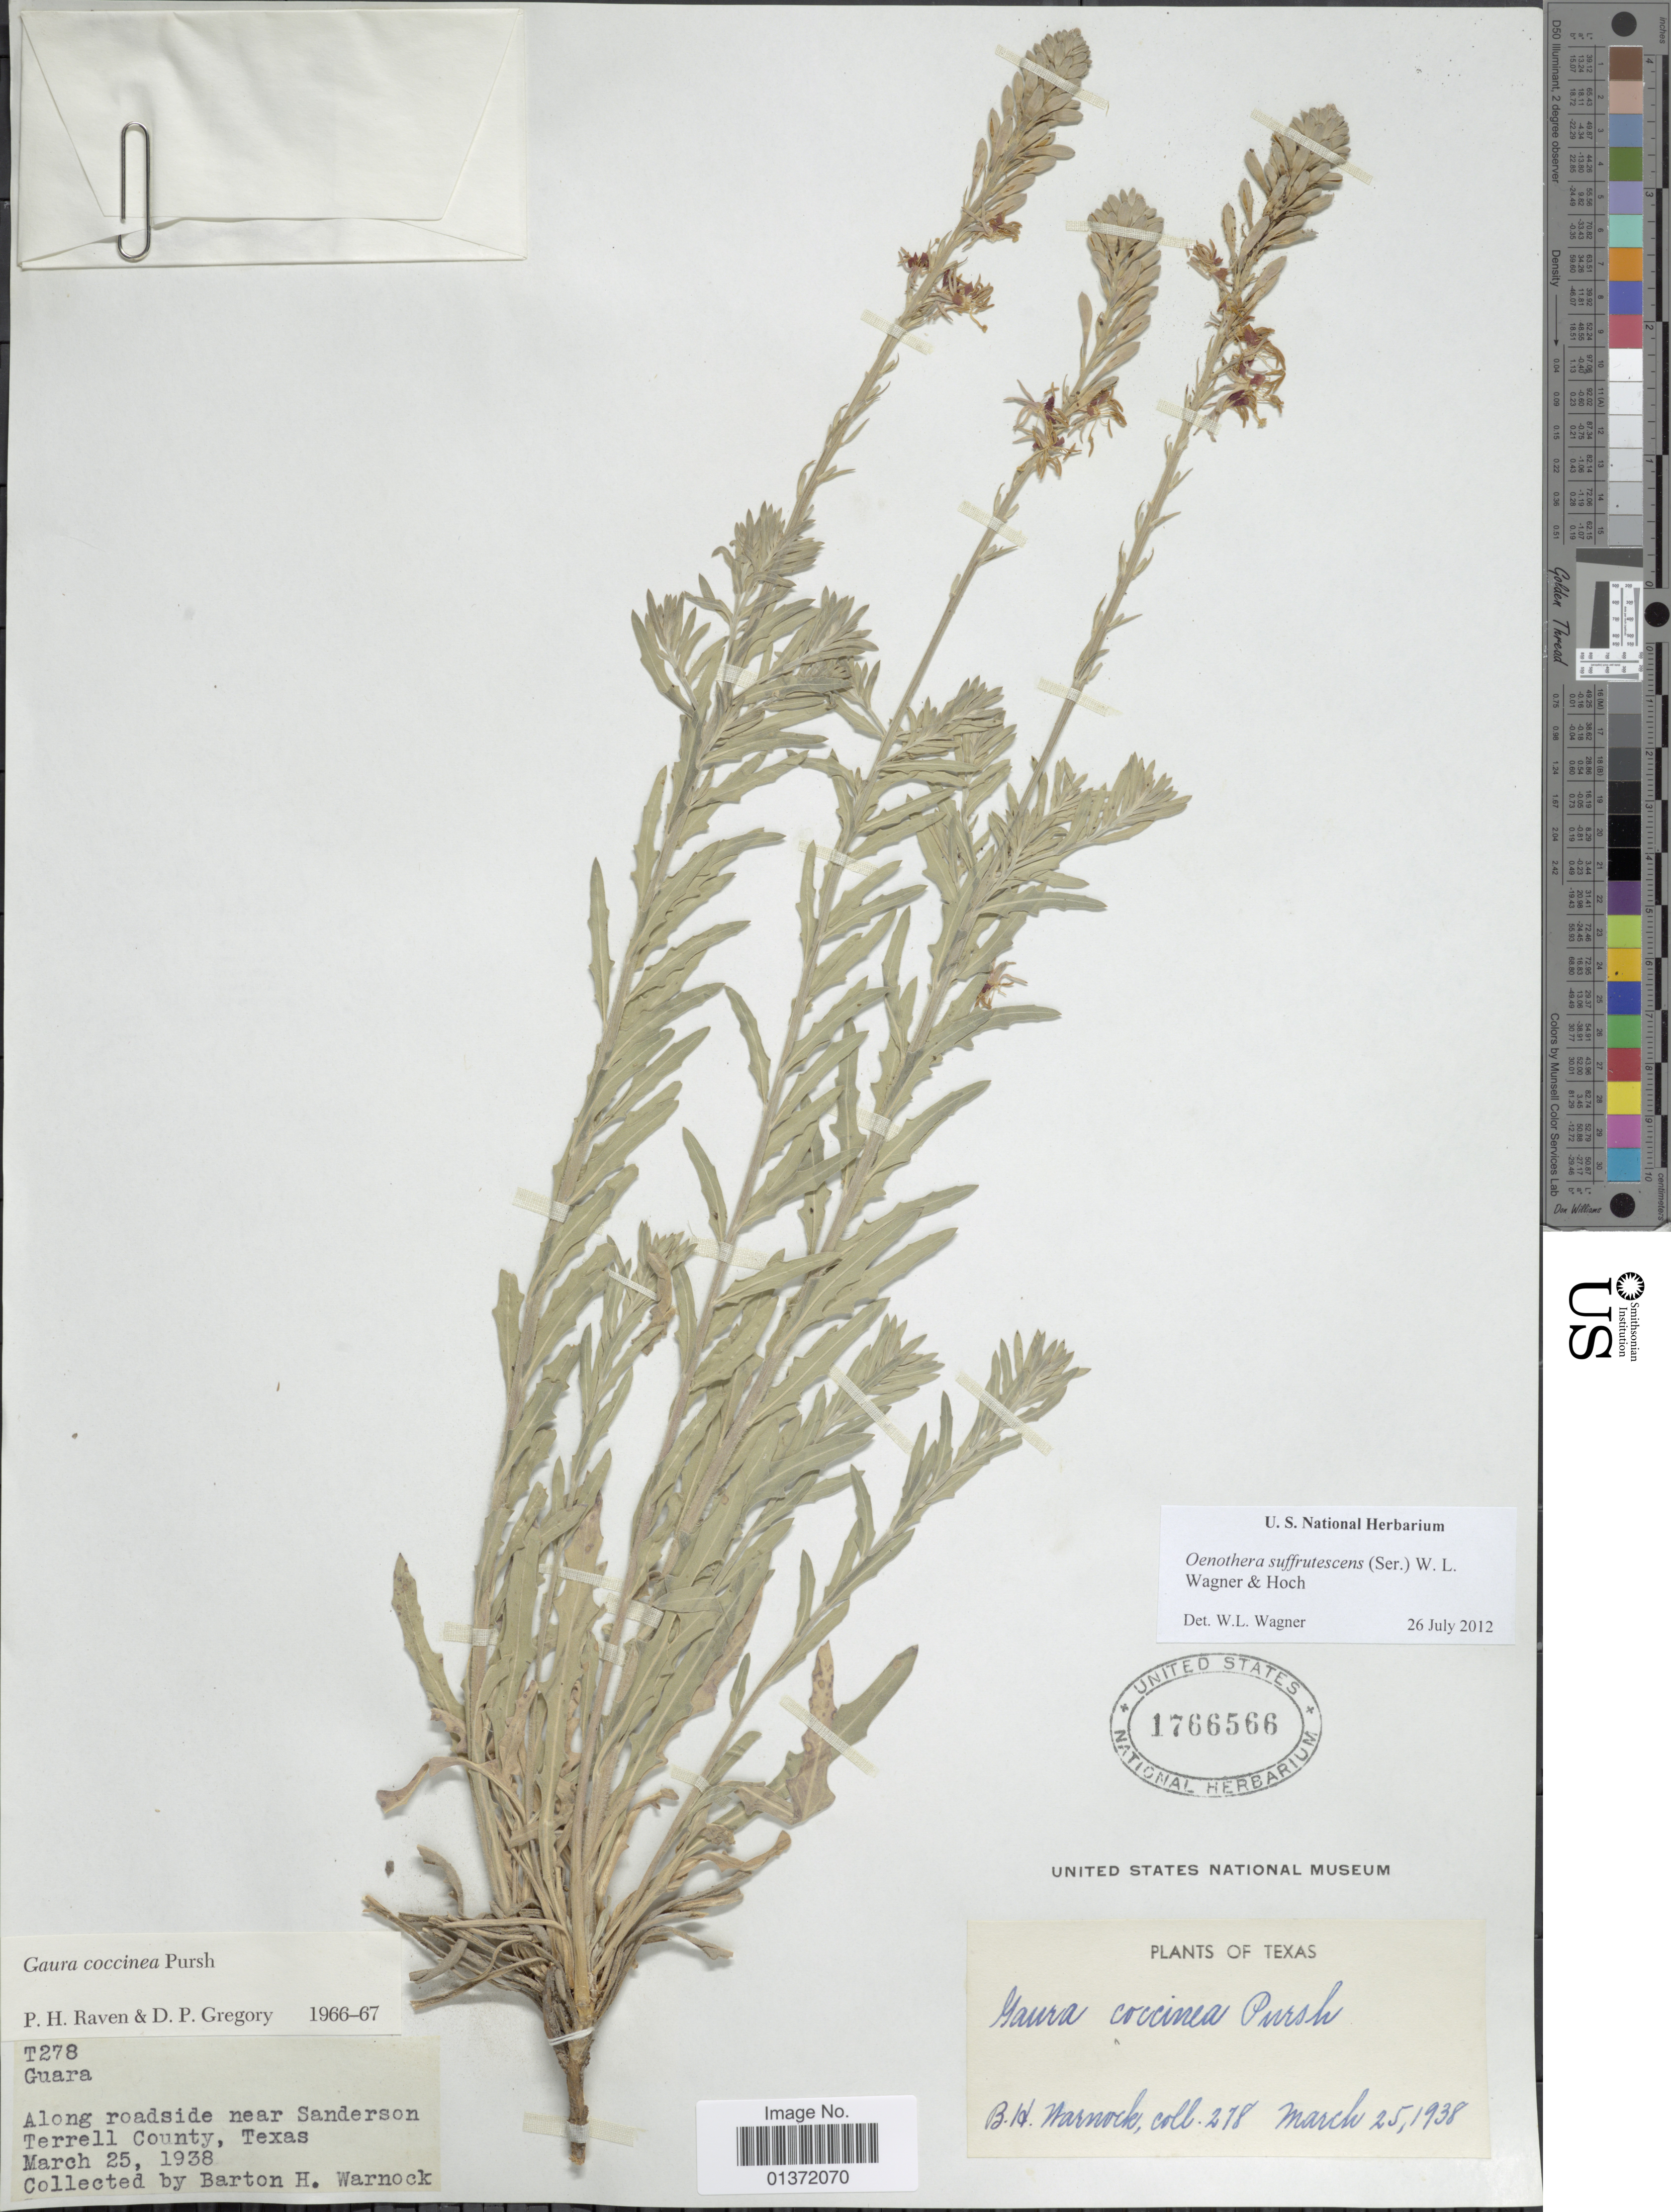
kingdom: Plantae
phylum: Tracheophyta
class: Magnoliopsida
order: Myrtales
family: Onagraceae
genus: Oenothera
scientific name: Oenothera suffrutescens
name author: (Ser.) W.L. Wagner & Hoch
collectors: B. H. Warnock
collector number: T278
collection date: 1938-03-25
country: United States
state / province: Texas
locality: Along roadside near Sanderson Terrell County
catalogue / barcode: US 1766566